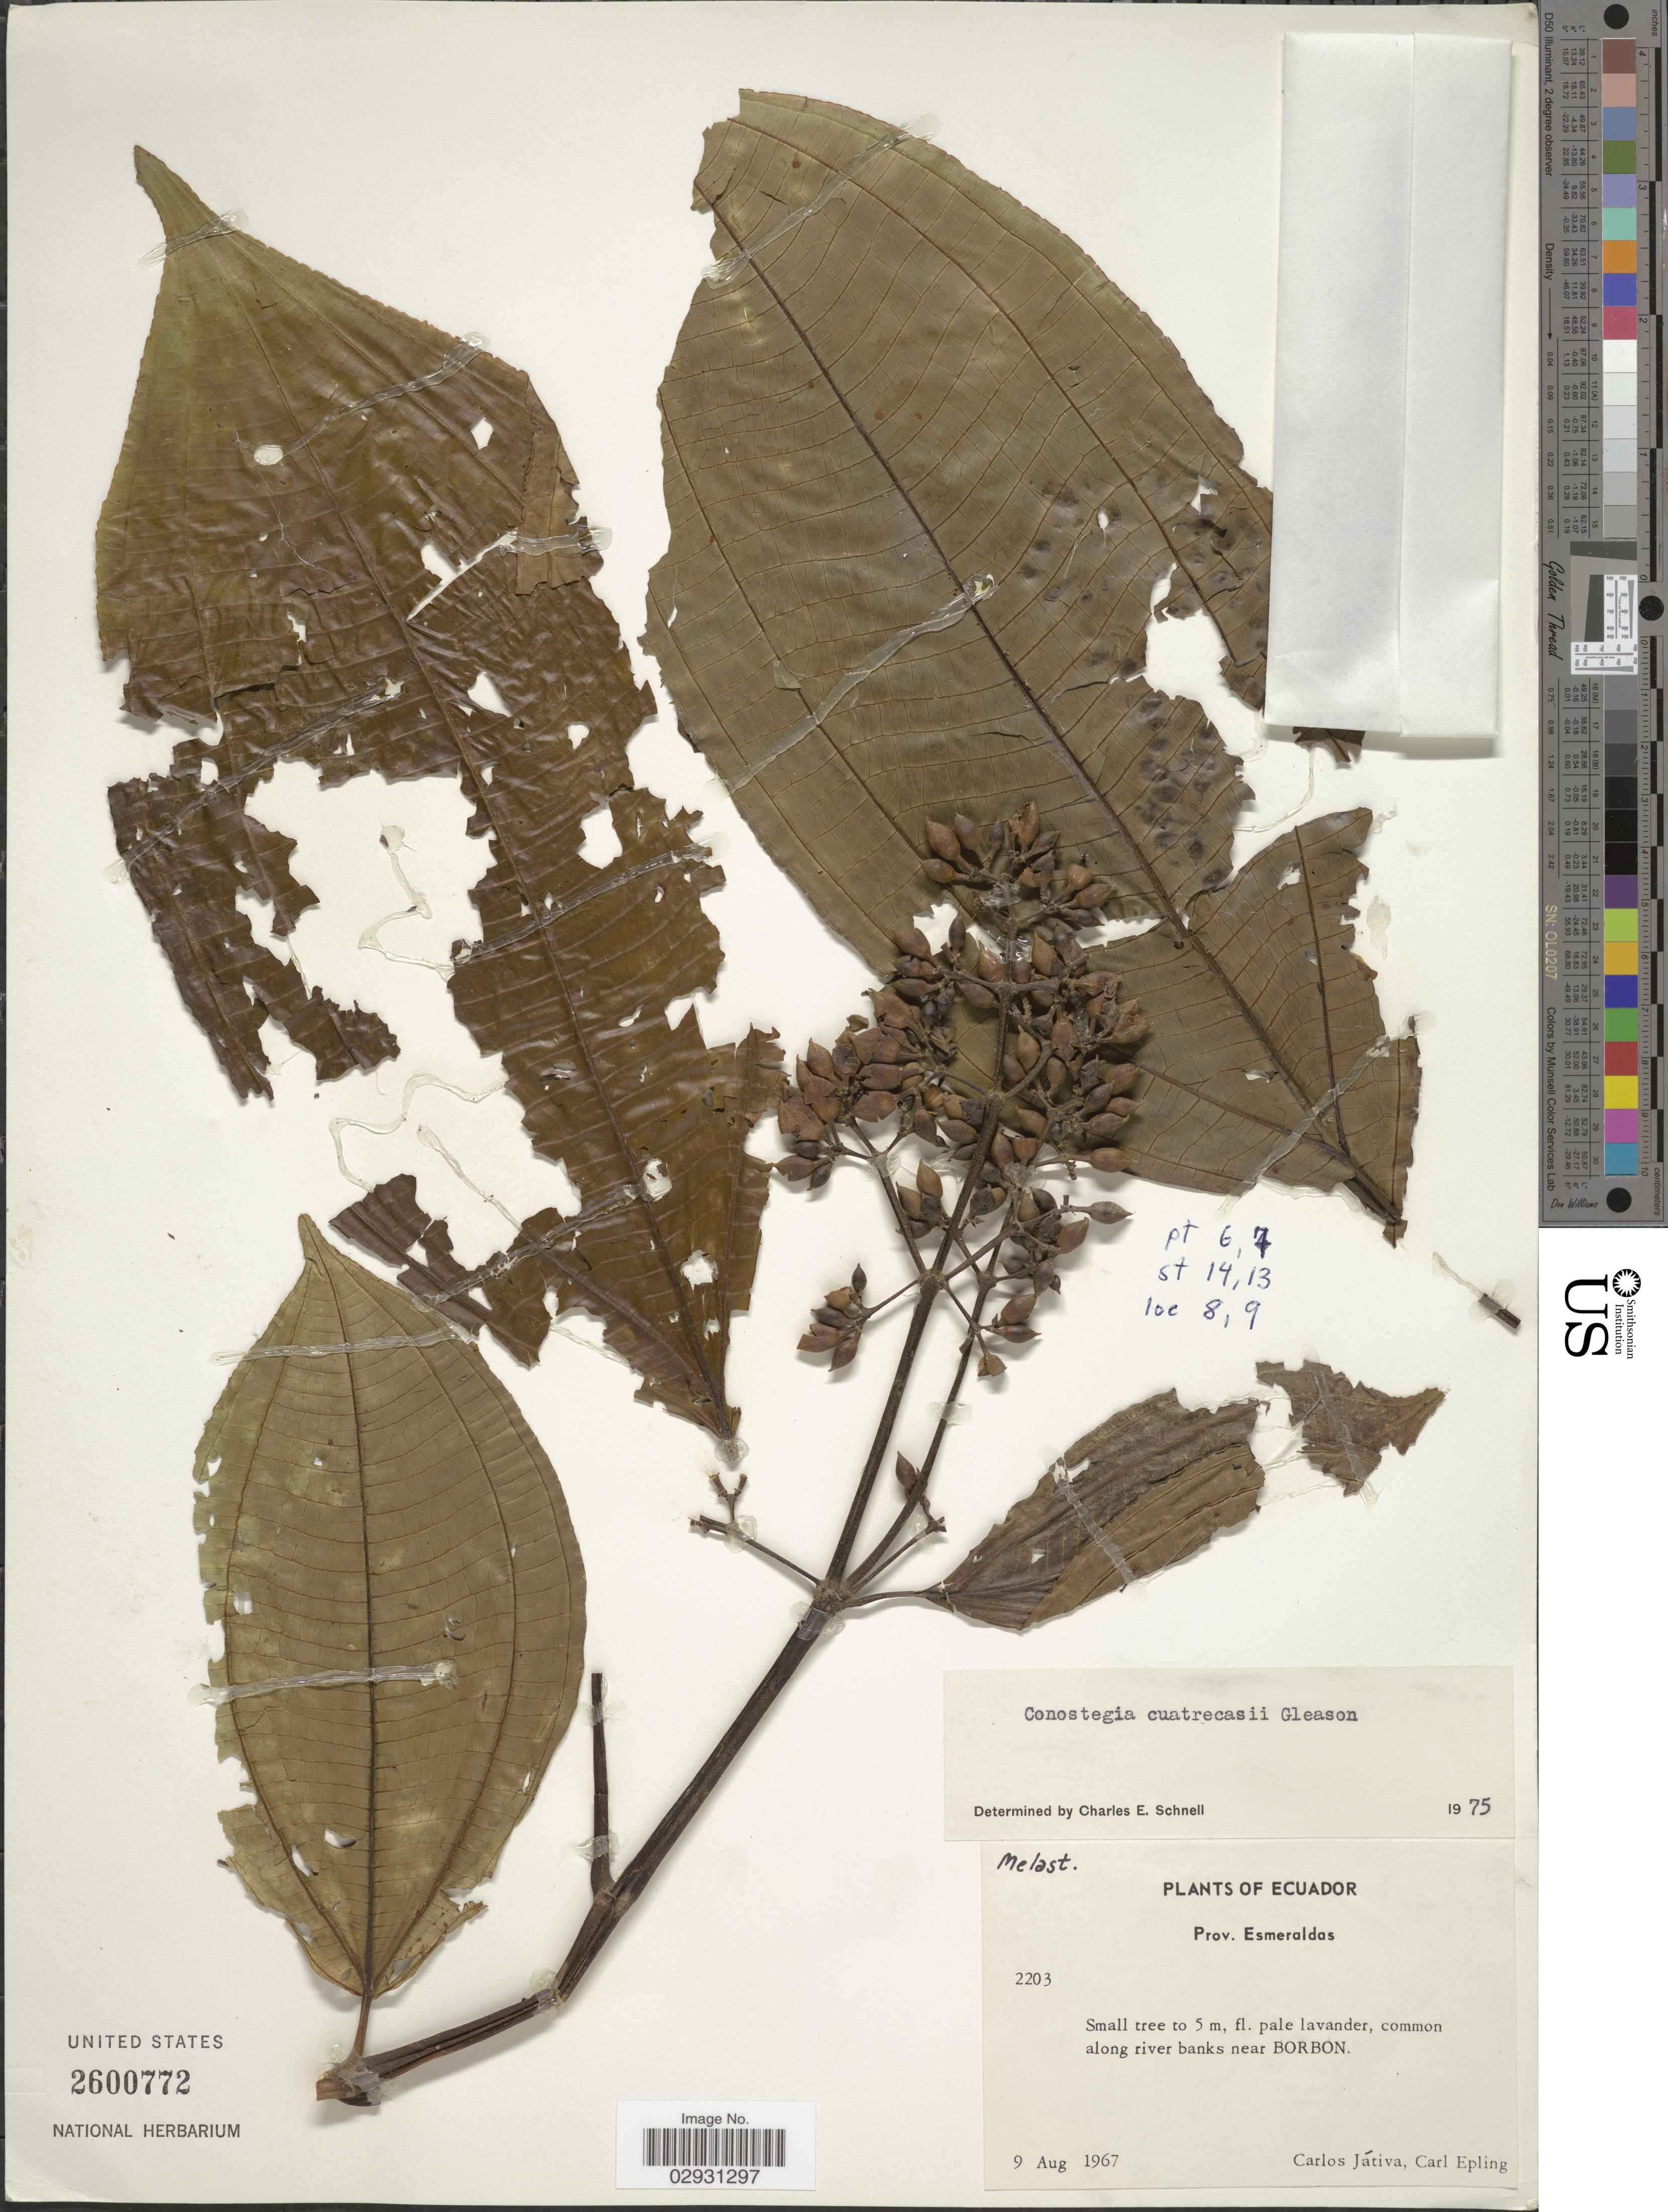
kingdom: Plantae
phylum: Tracheophyta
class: Magnoliopsida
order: Myrtales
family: Melastomataceae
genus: Conostegia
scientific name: Conostegia cuatrecasasii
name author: Gleason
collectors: C. D. Játiva & C. C. Epling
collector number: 2203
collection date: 1967-08-09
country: Ecuador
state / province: Esmeraldas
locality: Common along river banks near Borbon.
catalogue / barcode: US 2600772